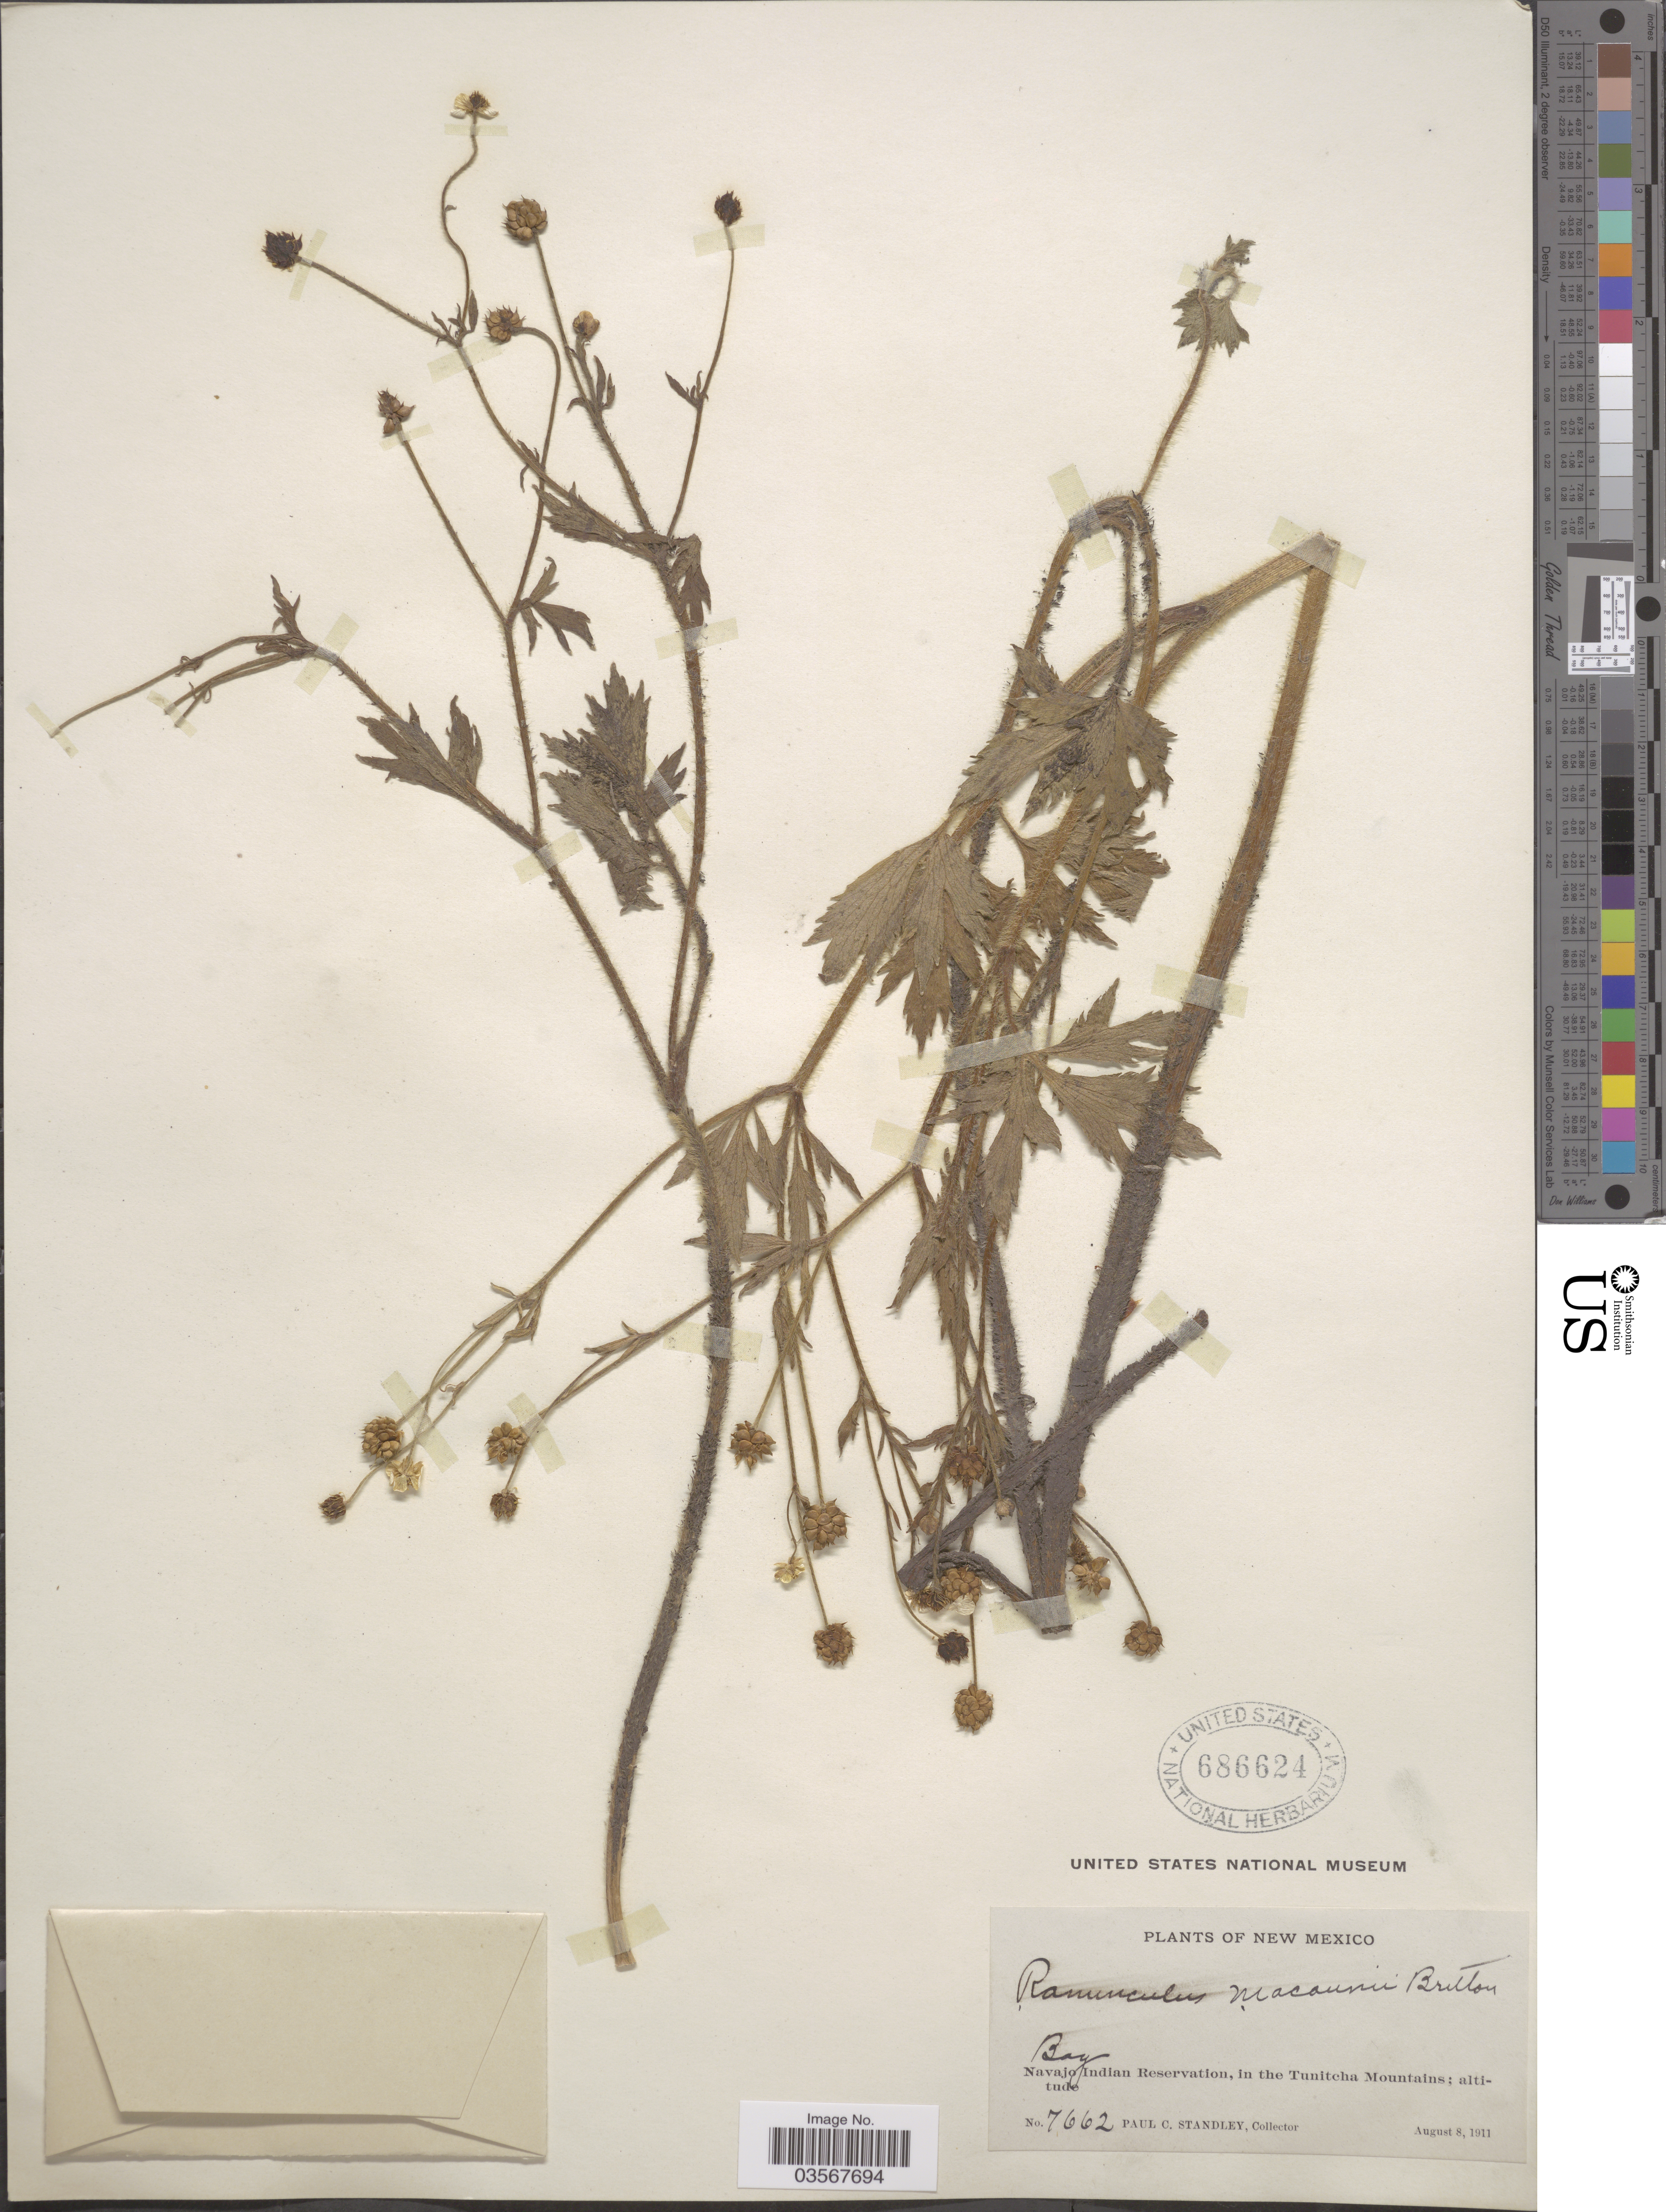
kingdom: Plantae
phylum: Tracheophyta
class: Magnoliopsida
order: Ranunculales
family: Ranunculaceae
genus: Ranunculus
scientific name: Ranunculus macounii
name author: Britton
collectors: P. C. Standley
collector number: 7662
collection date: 1911-08-08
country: United States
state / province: New Mexico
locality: Navajo Indian Reservation, in the Tunitcha Mountains.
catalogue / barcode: US 686624